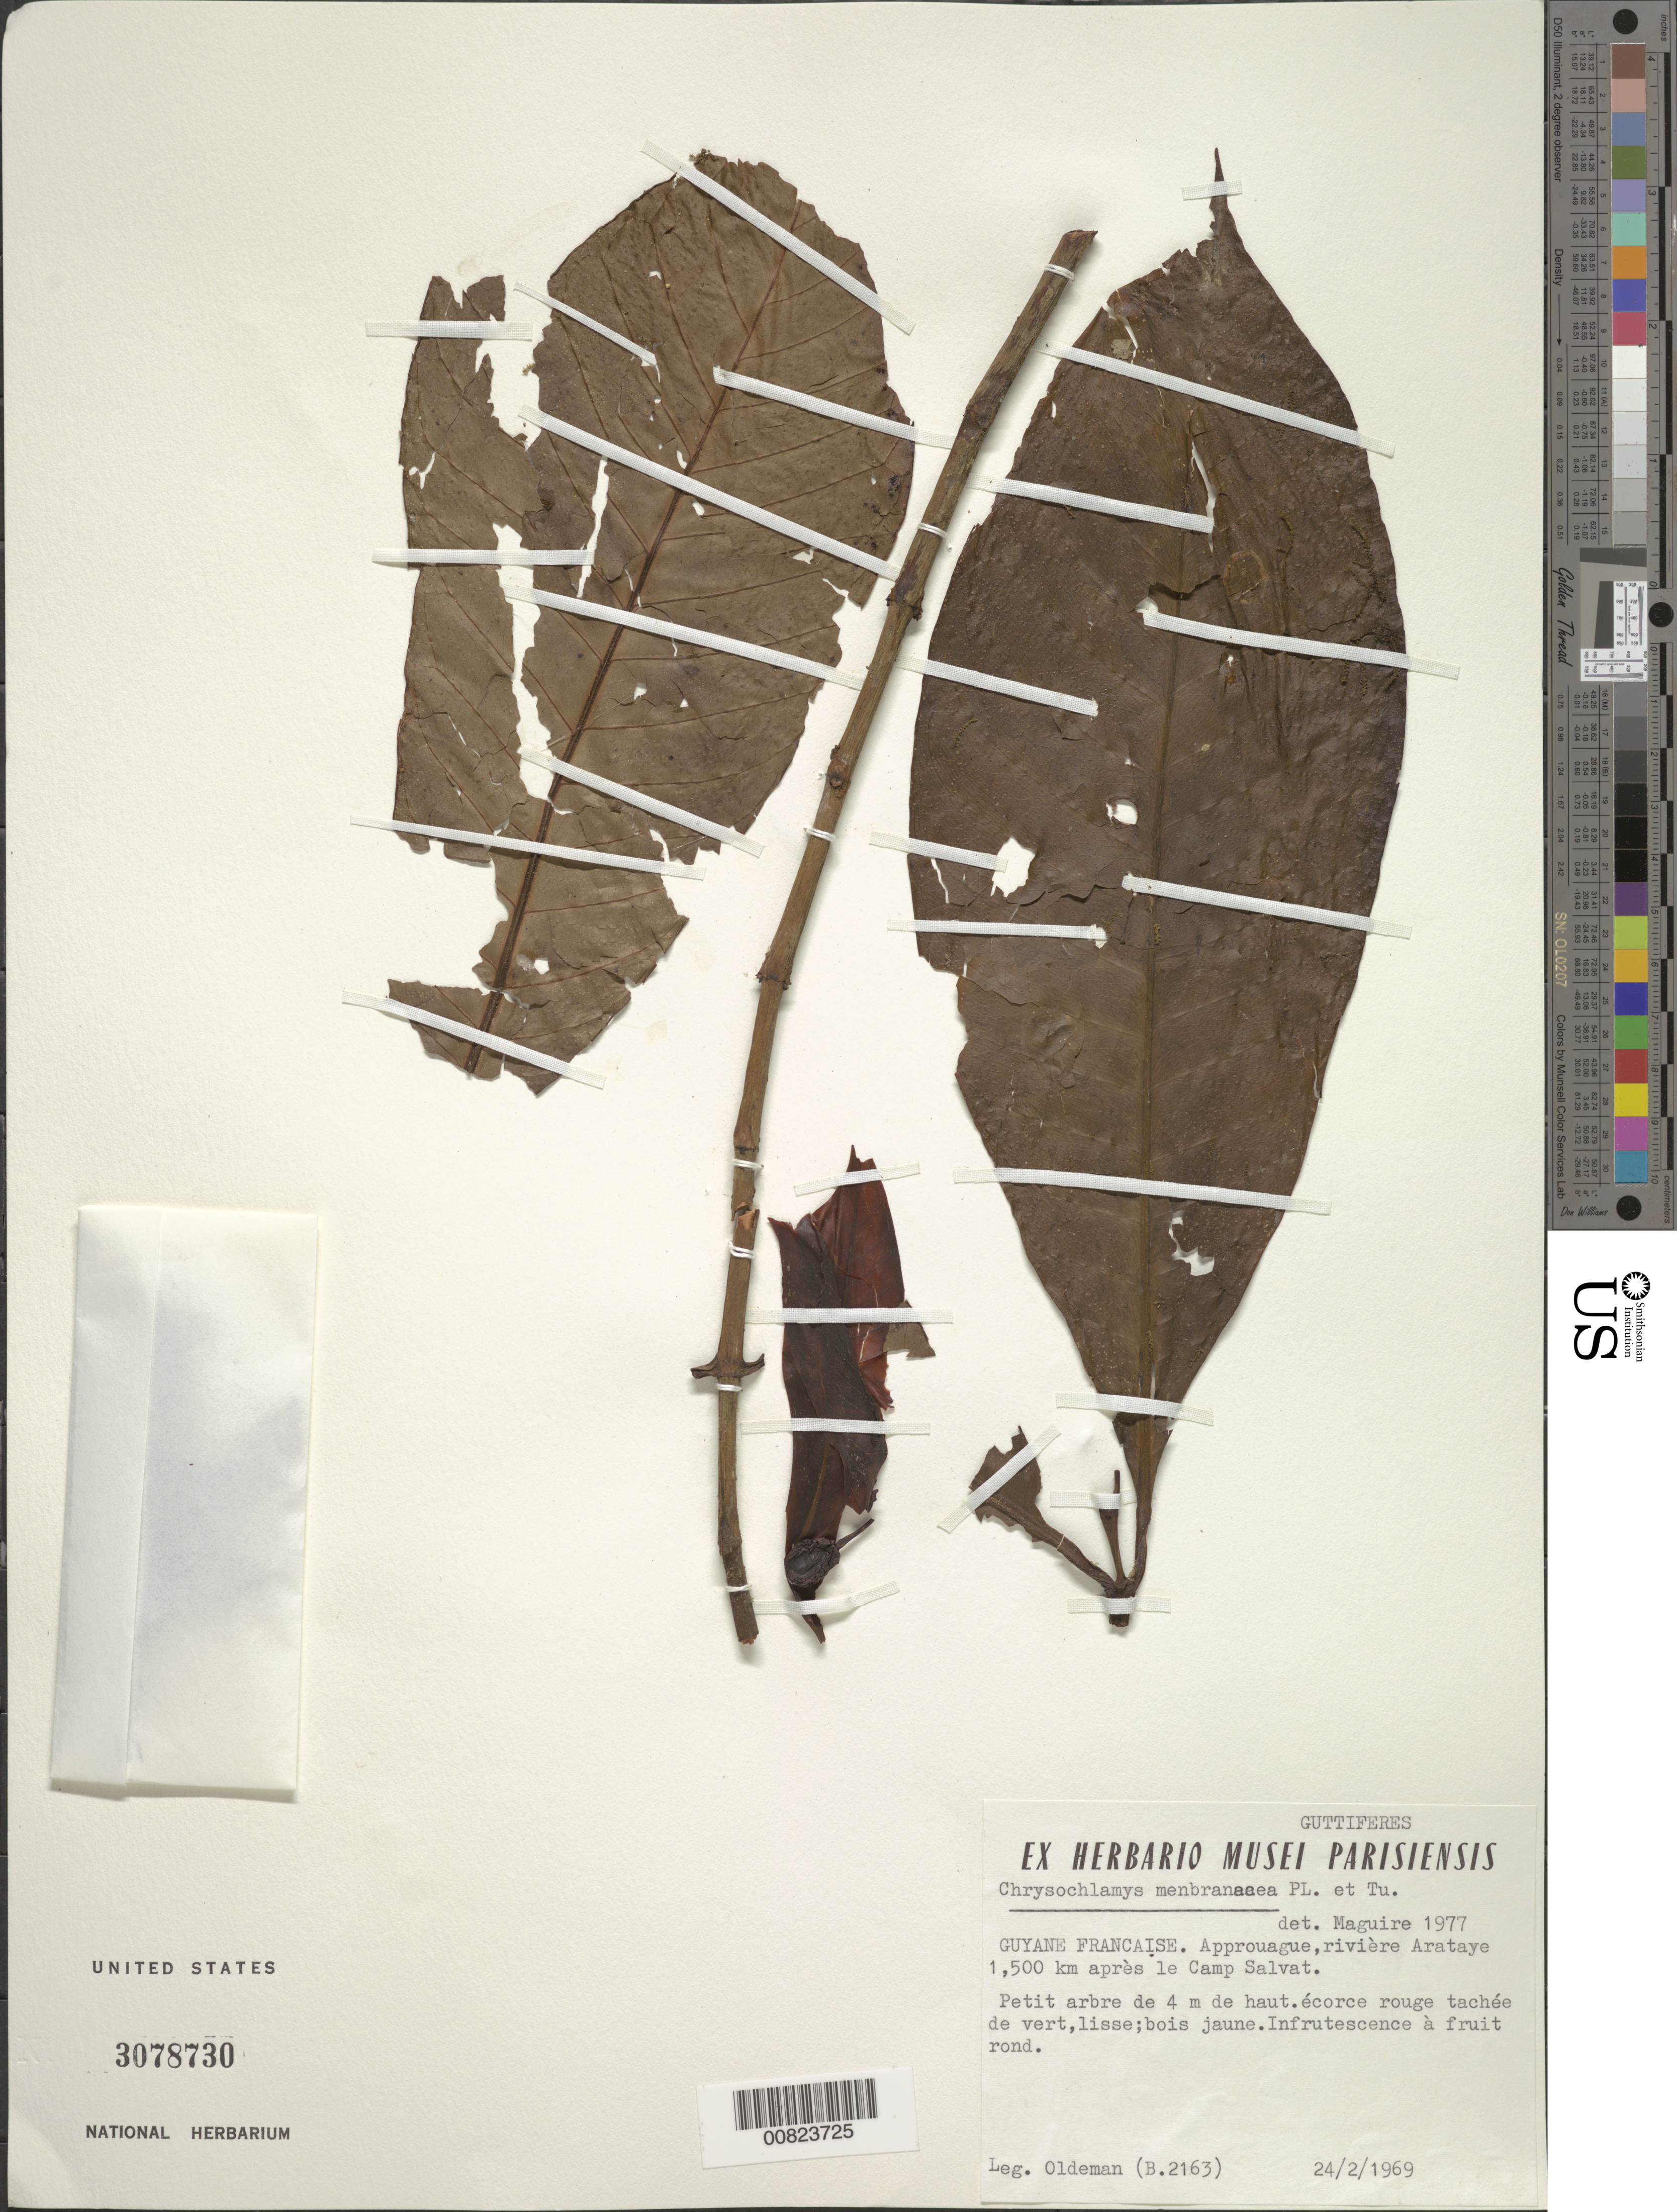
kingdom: Plantae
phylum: Tracheophyta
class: Magnoliopsida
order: Malpighiales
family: Clusiaceae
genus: Chrysochlamys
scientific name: Chrysochlamys membranacea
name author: Planch. & Triana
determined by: Maguire, Bassett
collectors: R. Oldeman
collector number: B 2163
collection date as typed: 24-Feb-69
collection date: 1969-02-24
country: French Guiana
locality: Arataye R. (affluent de l'Approuague), 1.5 km apres e Camp Salvat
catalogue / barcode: US 3078730